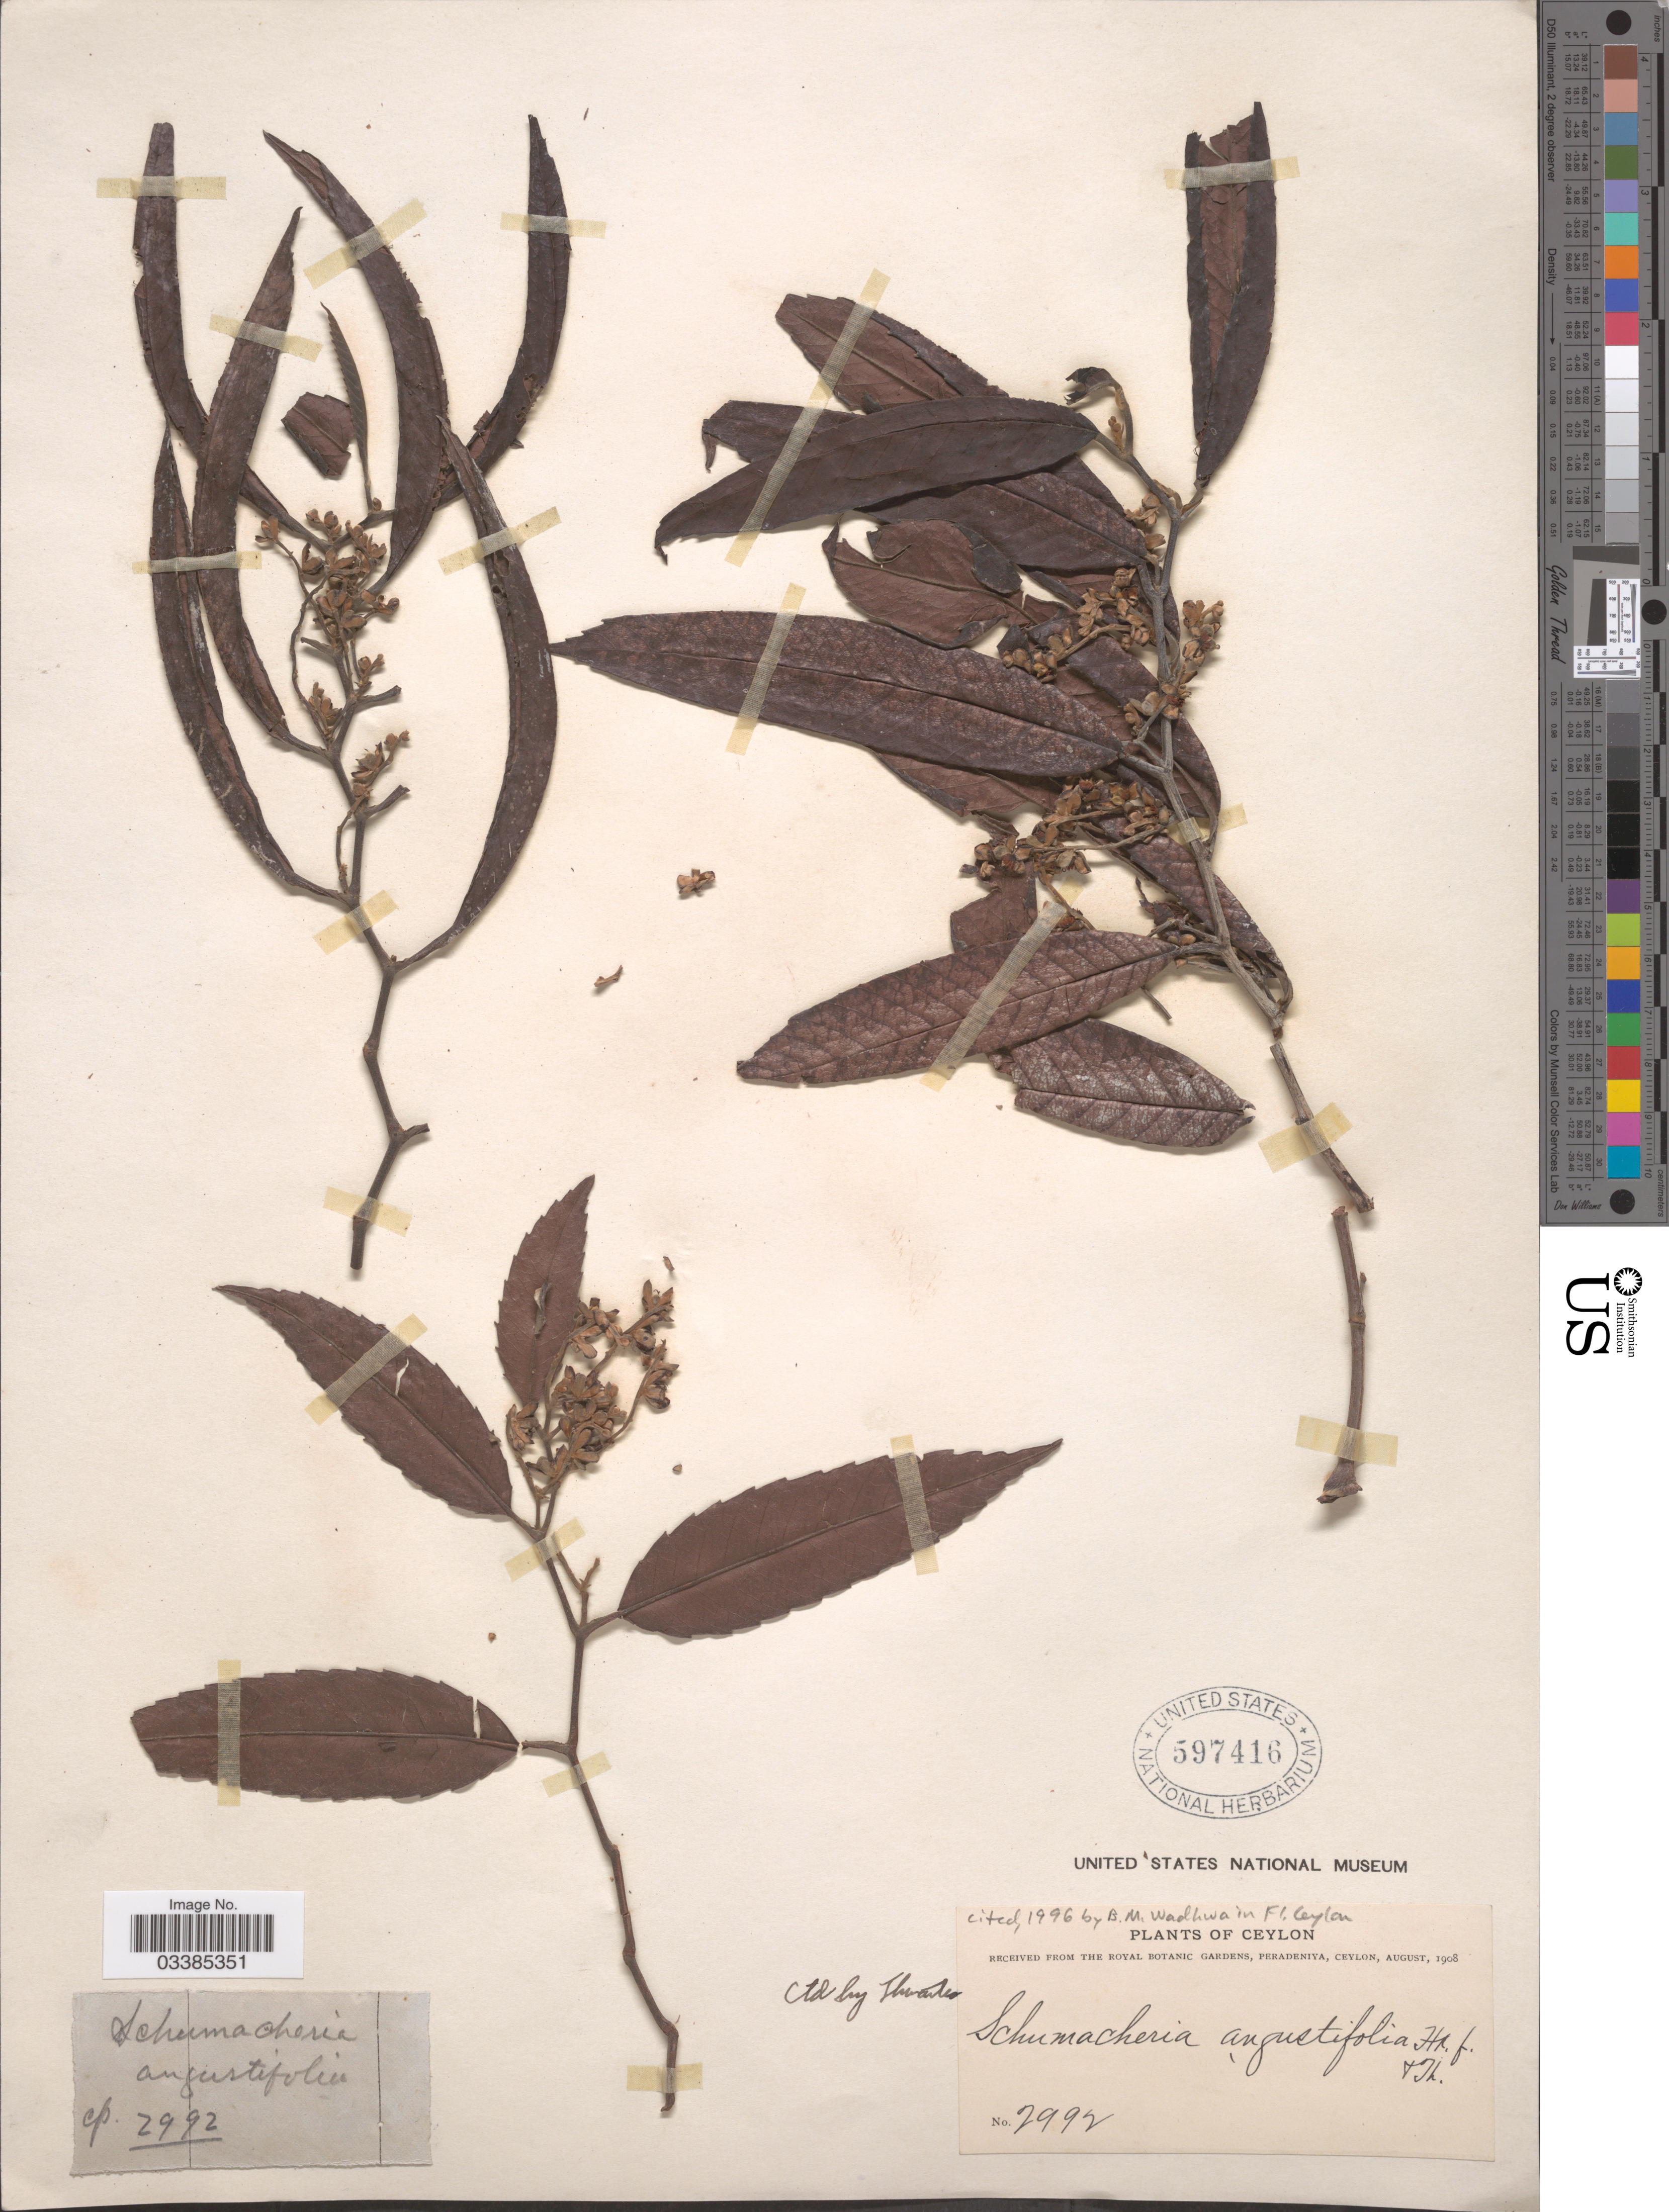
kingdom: Plantae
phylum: Tracheophyta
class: Magnoliopsida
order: Dilleniales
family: Dilleniaceae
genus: Schumacheria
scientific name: Schumacheria angustifolia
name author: Hook. f. & Thomson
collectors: ex herb. Royal Botanic Gardens, Peradeniya, Ceylon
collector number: CP2992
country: Sri Lanka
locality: Ceylon.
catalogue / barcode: US 597416